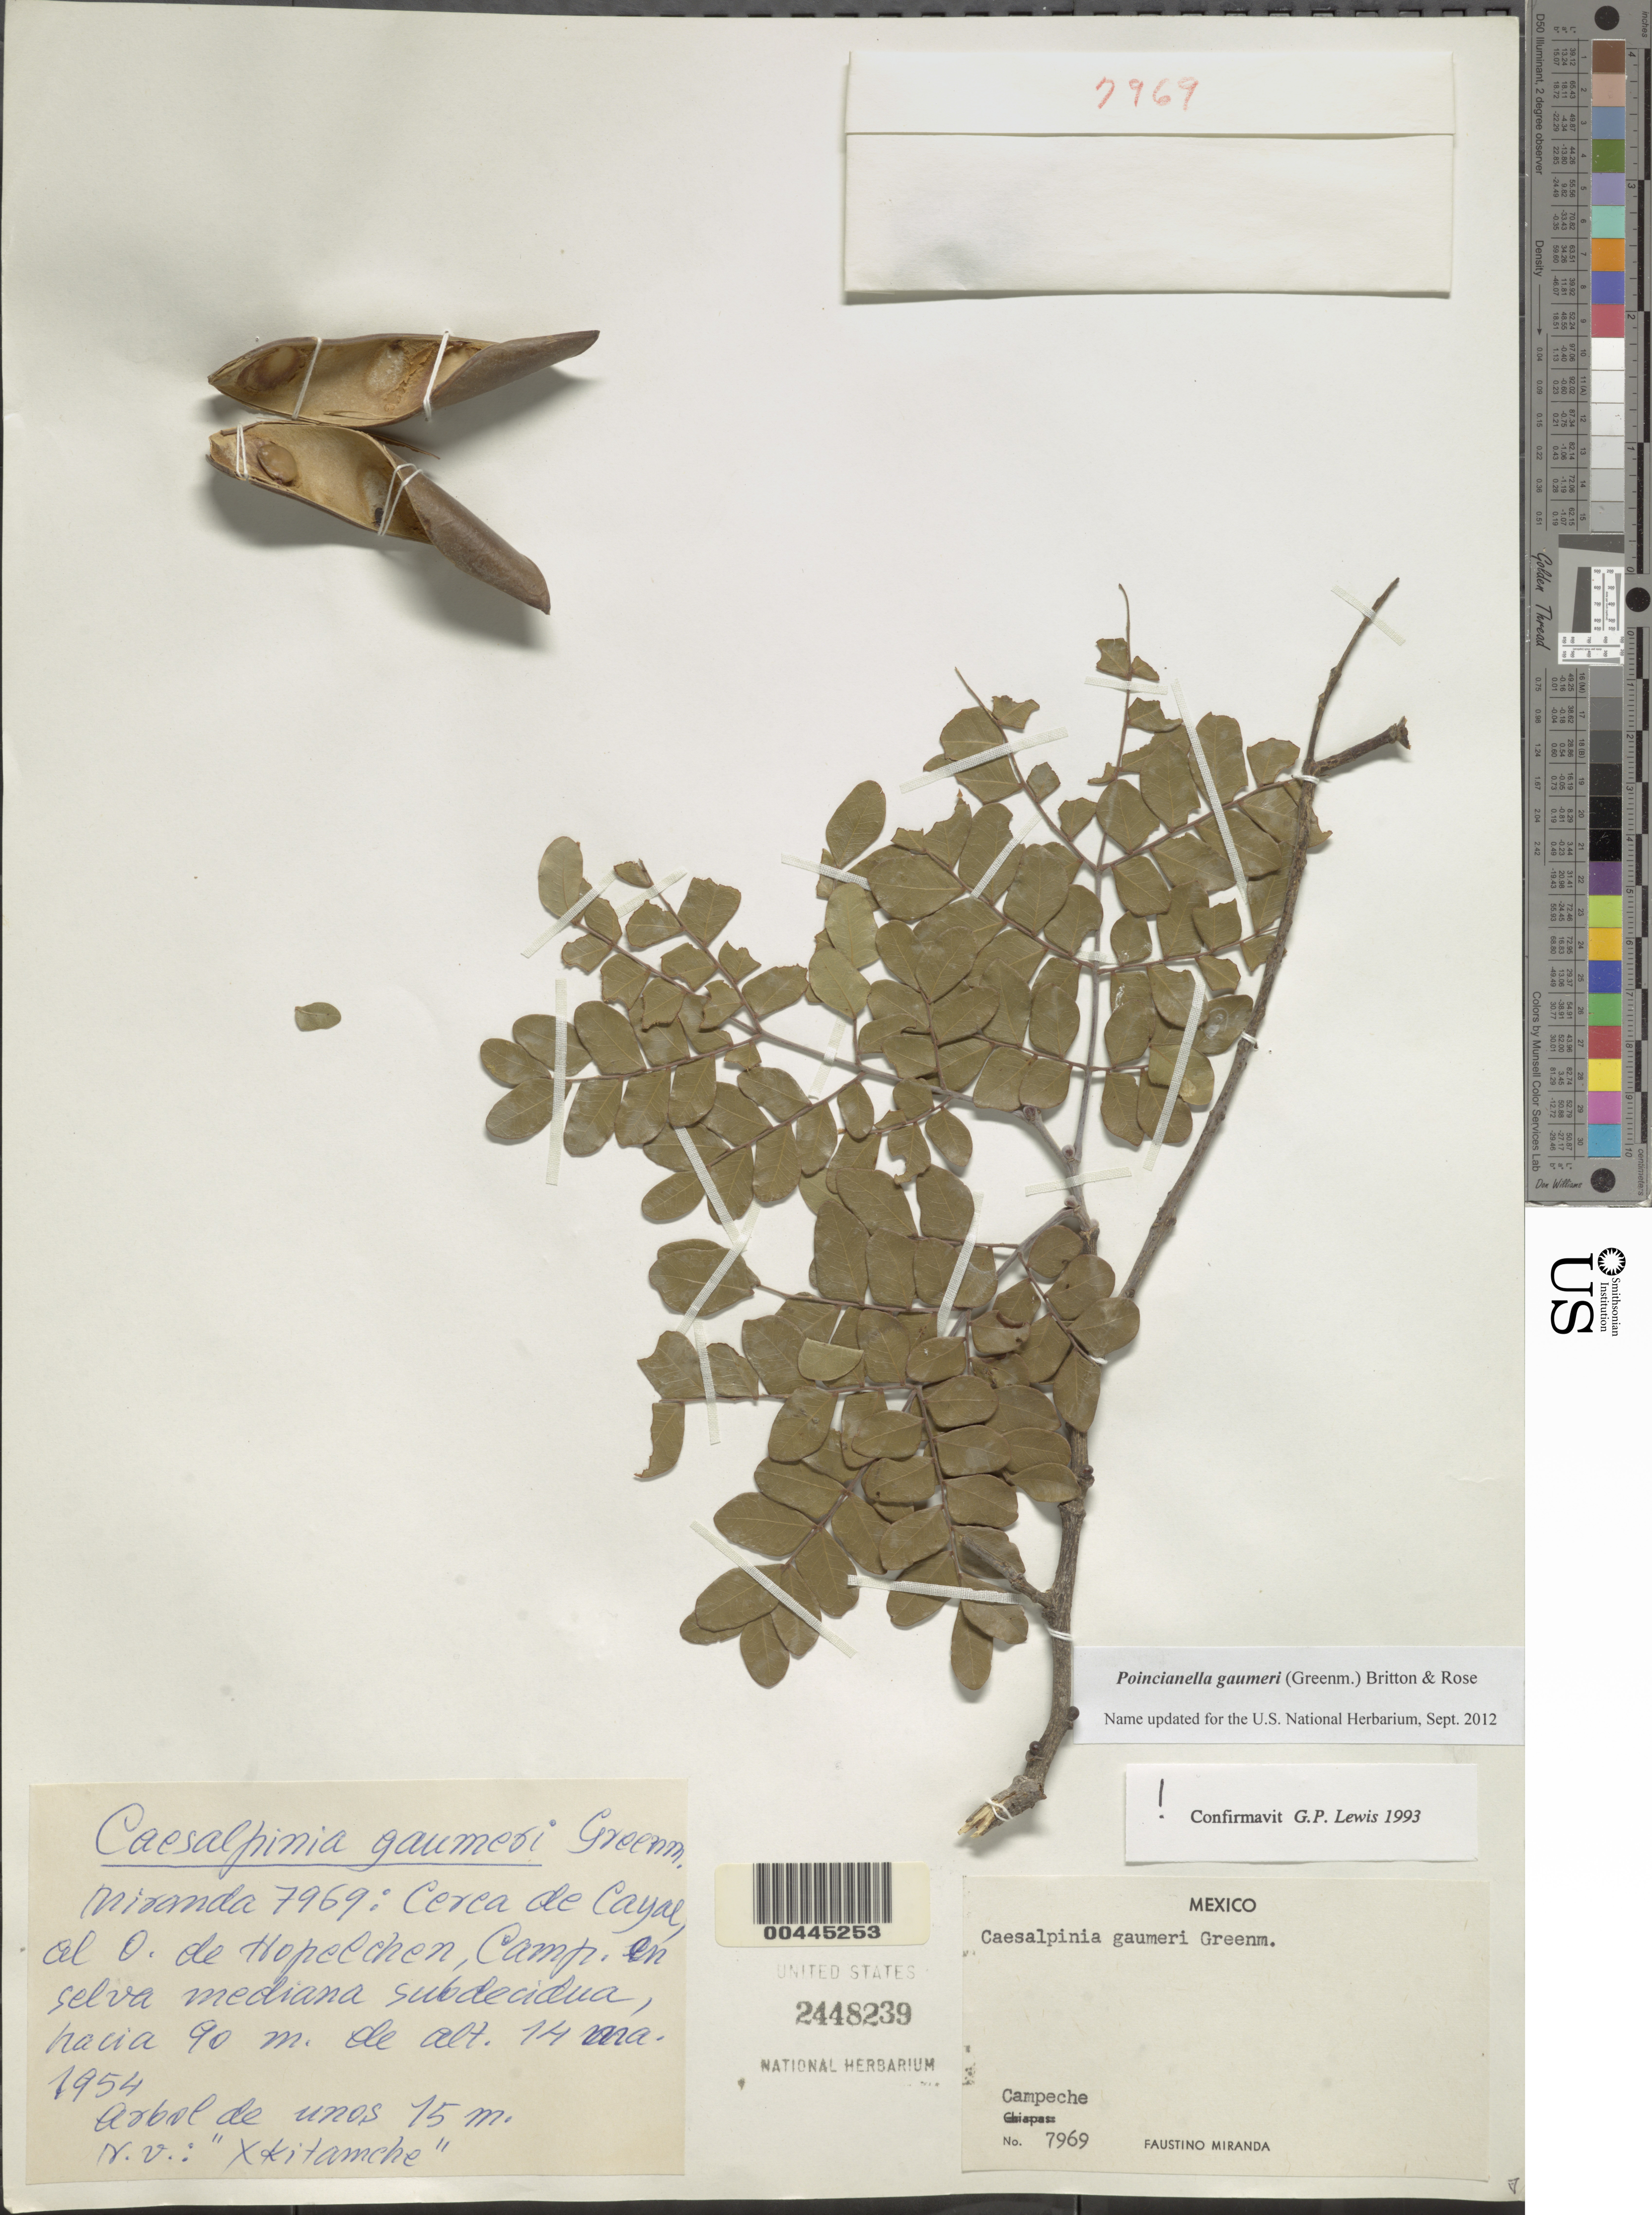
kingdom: Plantae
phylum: Tracheophyta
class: Magnoliopsida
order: Fabales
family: Fabaceae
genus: Cenostigma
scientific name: Cenostigma gaumeri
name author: (Greenm.) Gagnon & G.P. Lewis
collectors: F. Miranda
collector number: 7969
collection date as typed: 14 May 1954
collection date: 1954-05-14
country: Mexico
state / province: Campeche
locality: Cerca de Cayae, Hopelchen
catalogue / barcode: US 2448239